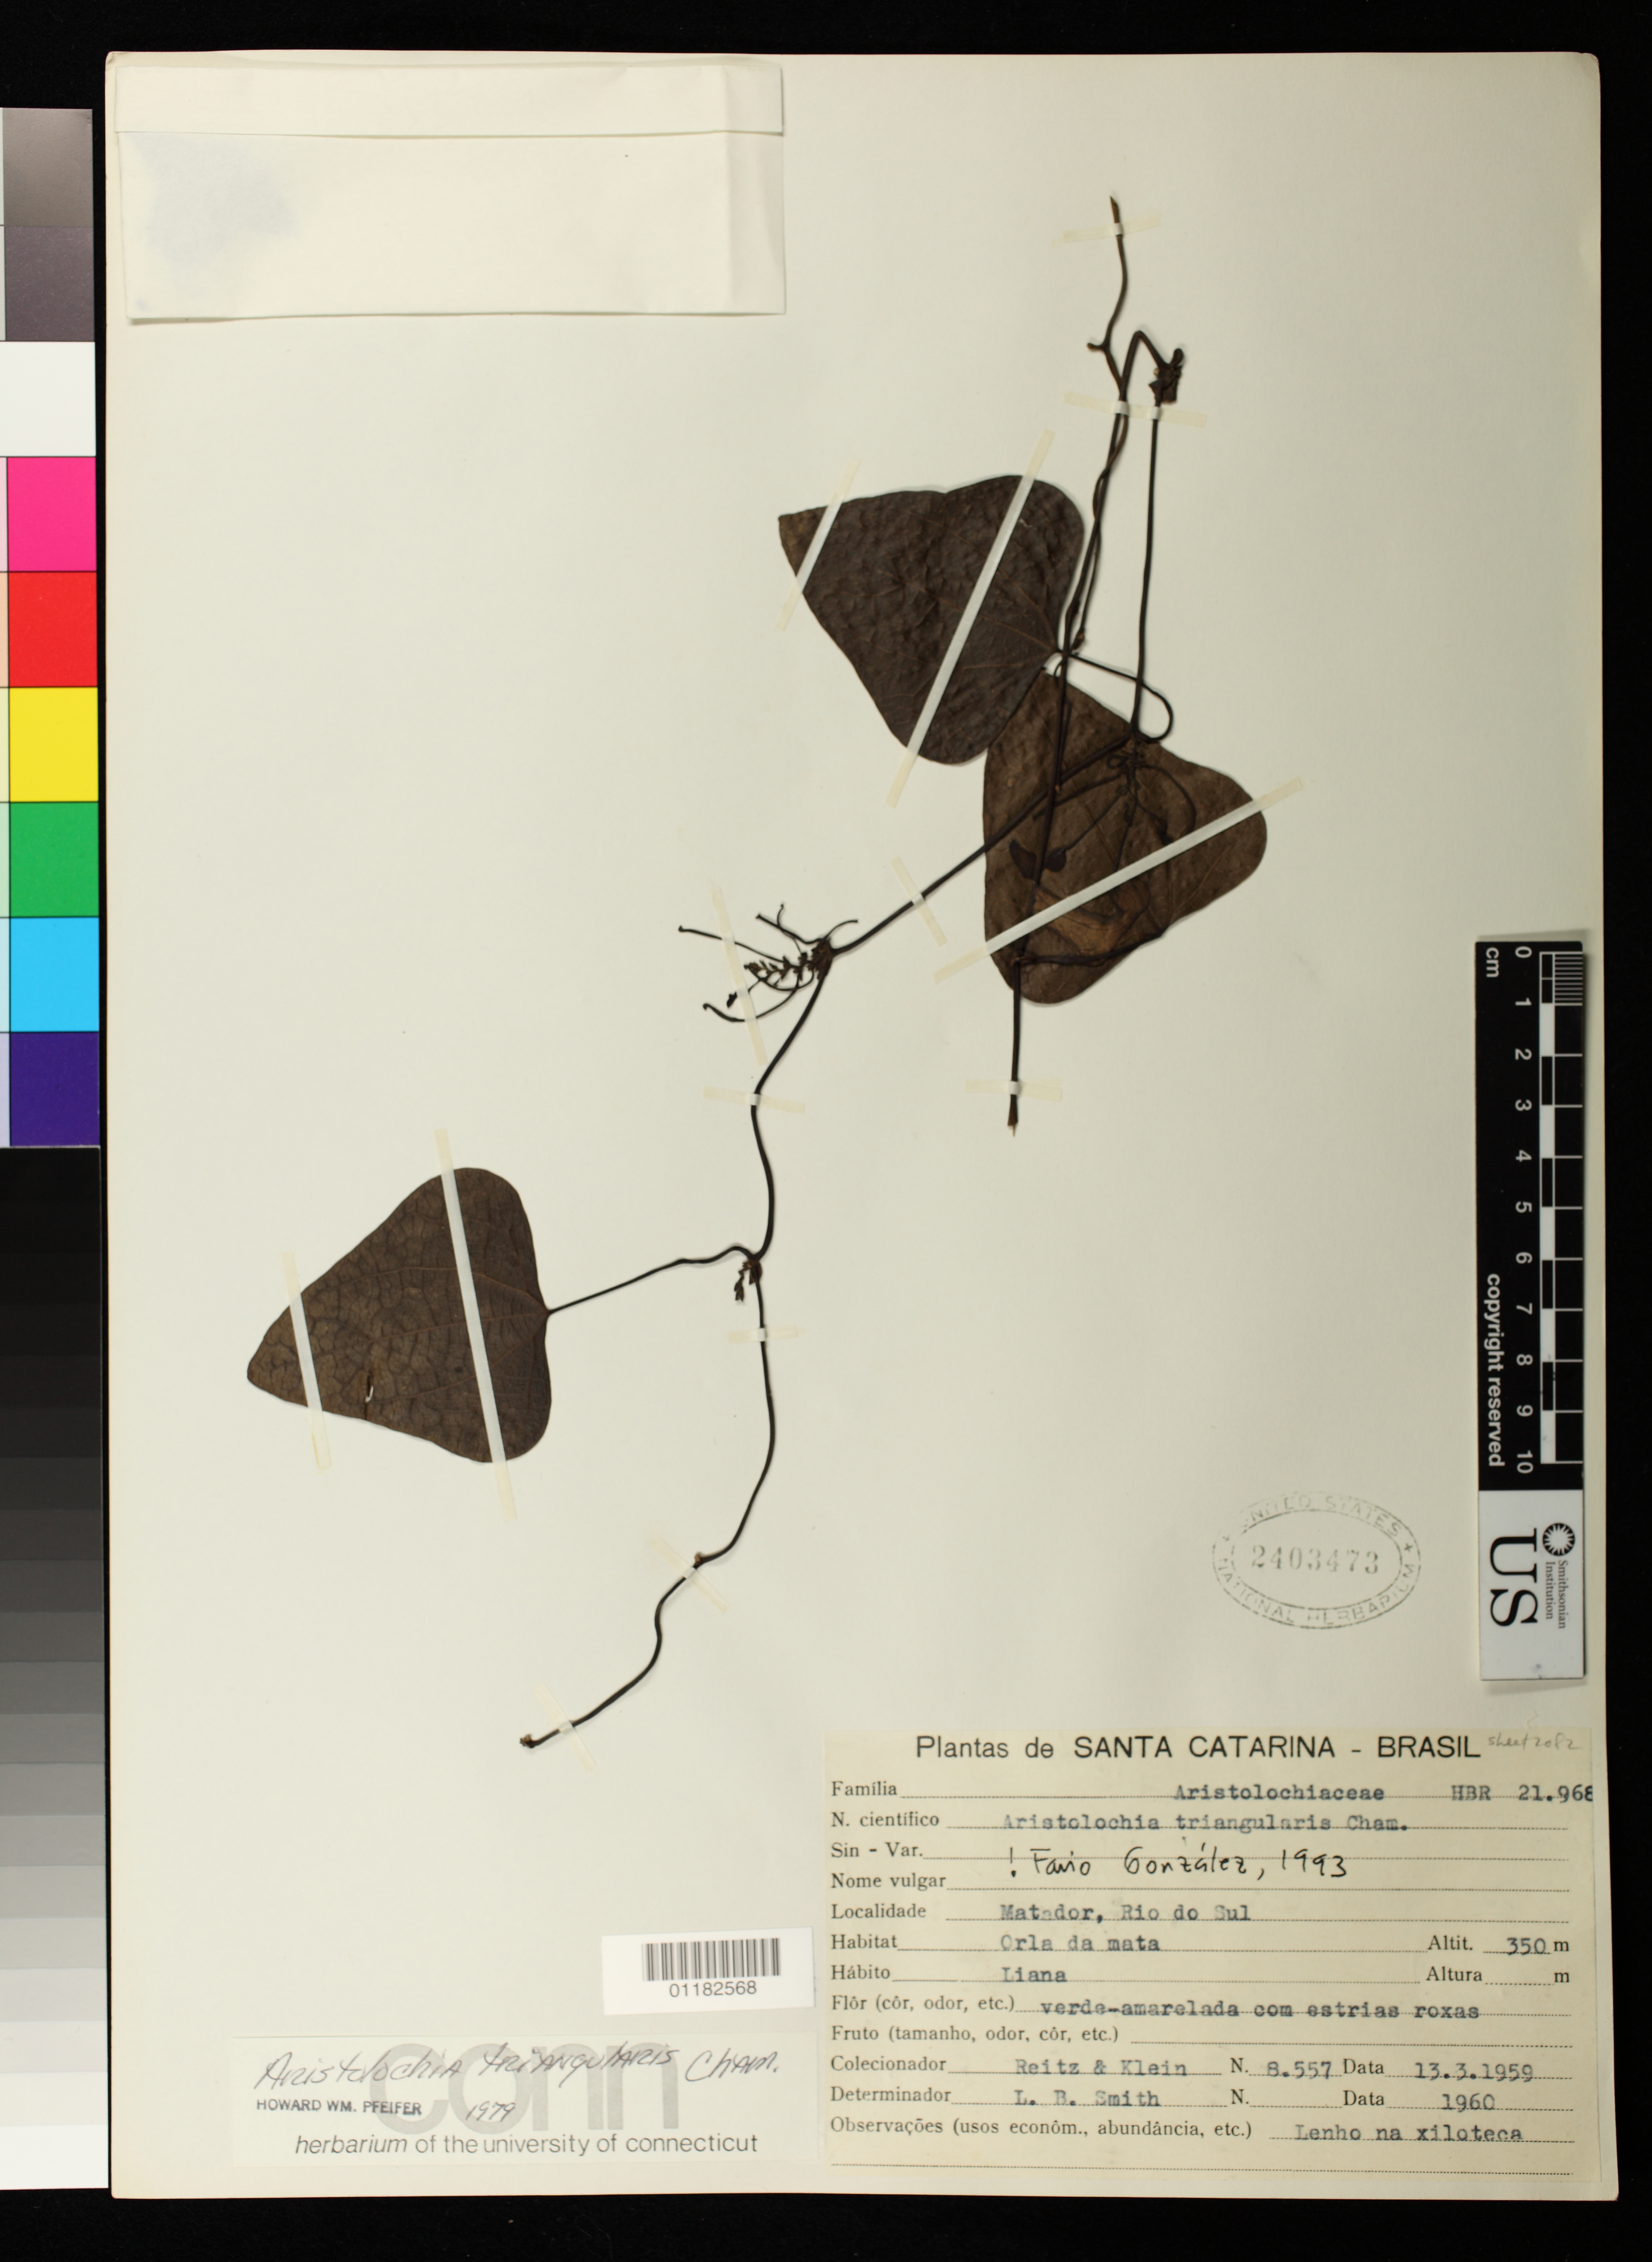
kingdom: Plantae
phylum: Tracheophyta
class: Magnoliopsida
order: Piperales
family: Aristolochiaceae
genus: Aristolochia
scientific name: Aristolochia triangularis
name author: Cham.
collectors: R. Reitz & R. M. Klein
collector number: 8557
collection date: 1959-03-13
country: Brazil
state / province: Santa Catarina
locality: Matador, Rio do Sul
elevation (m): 350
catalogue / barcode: US 2403473